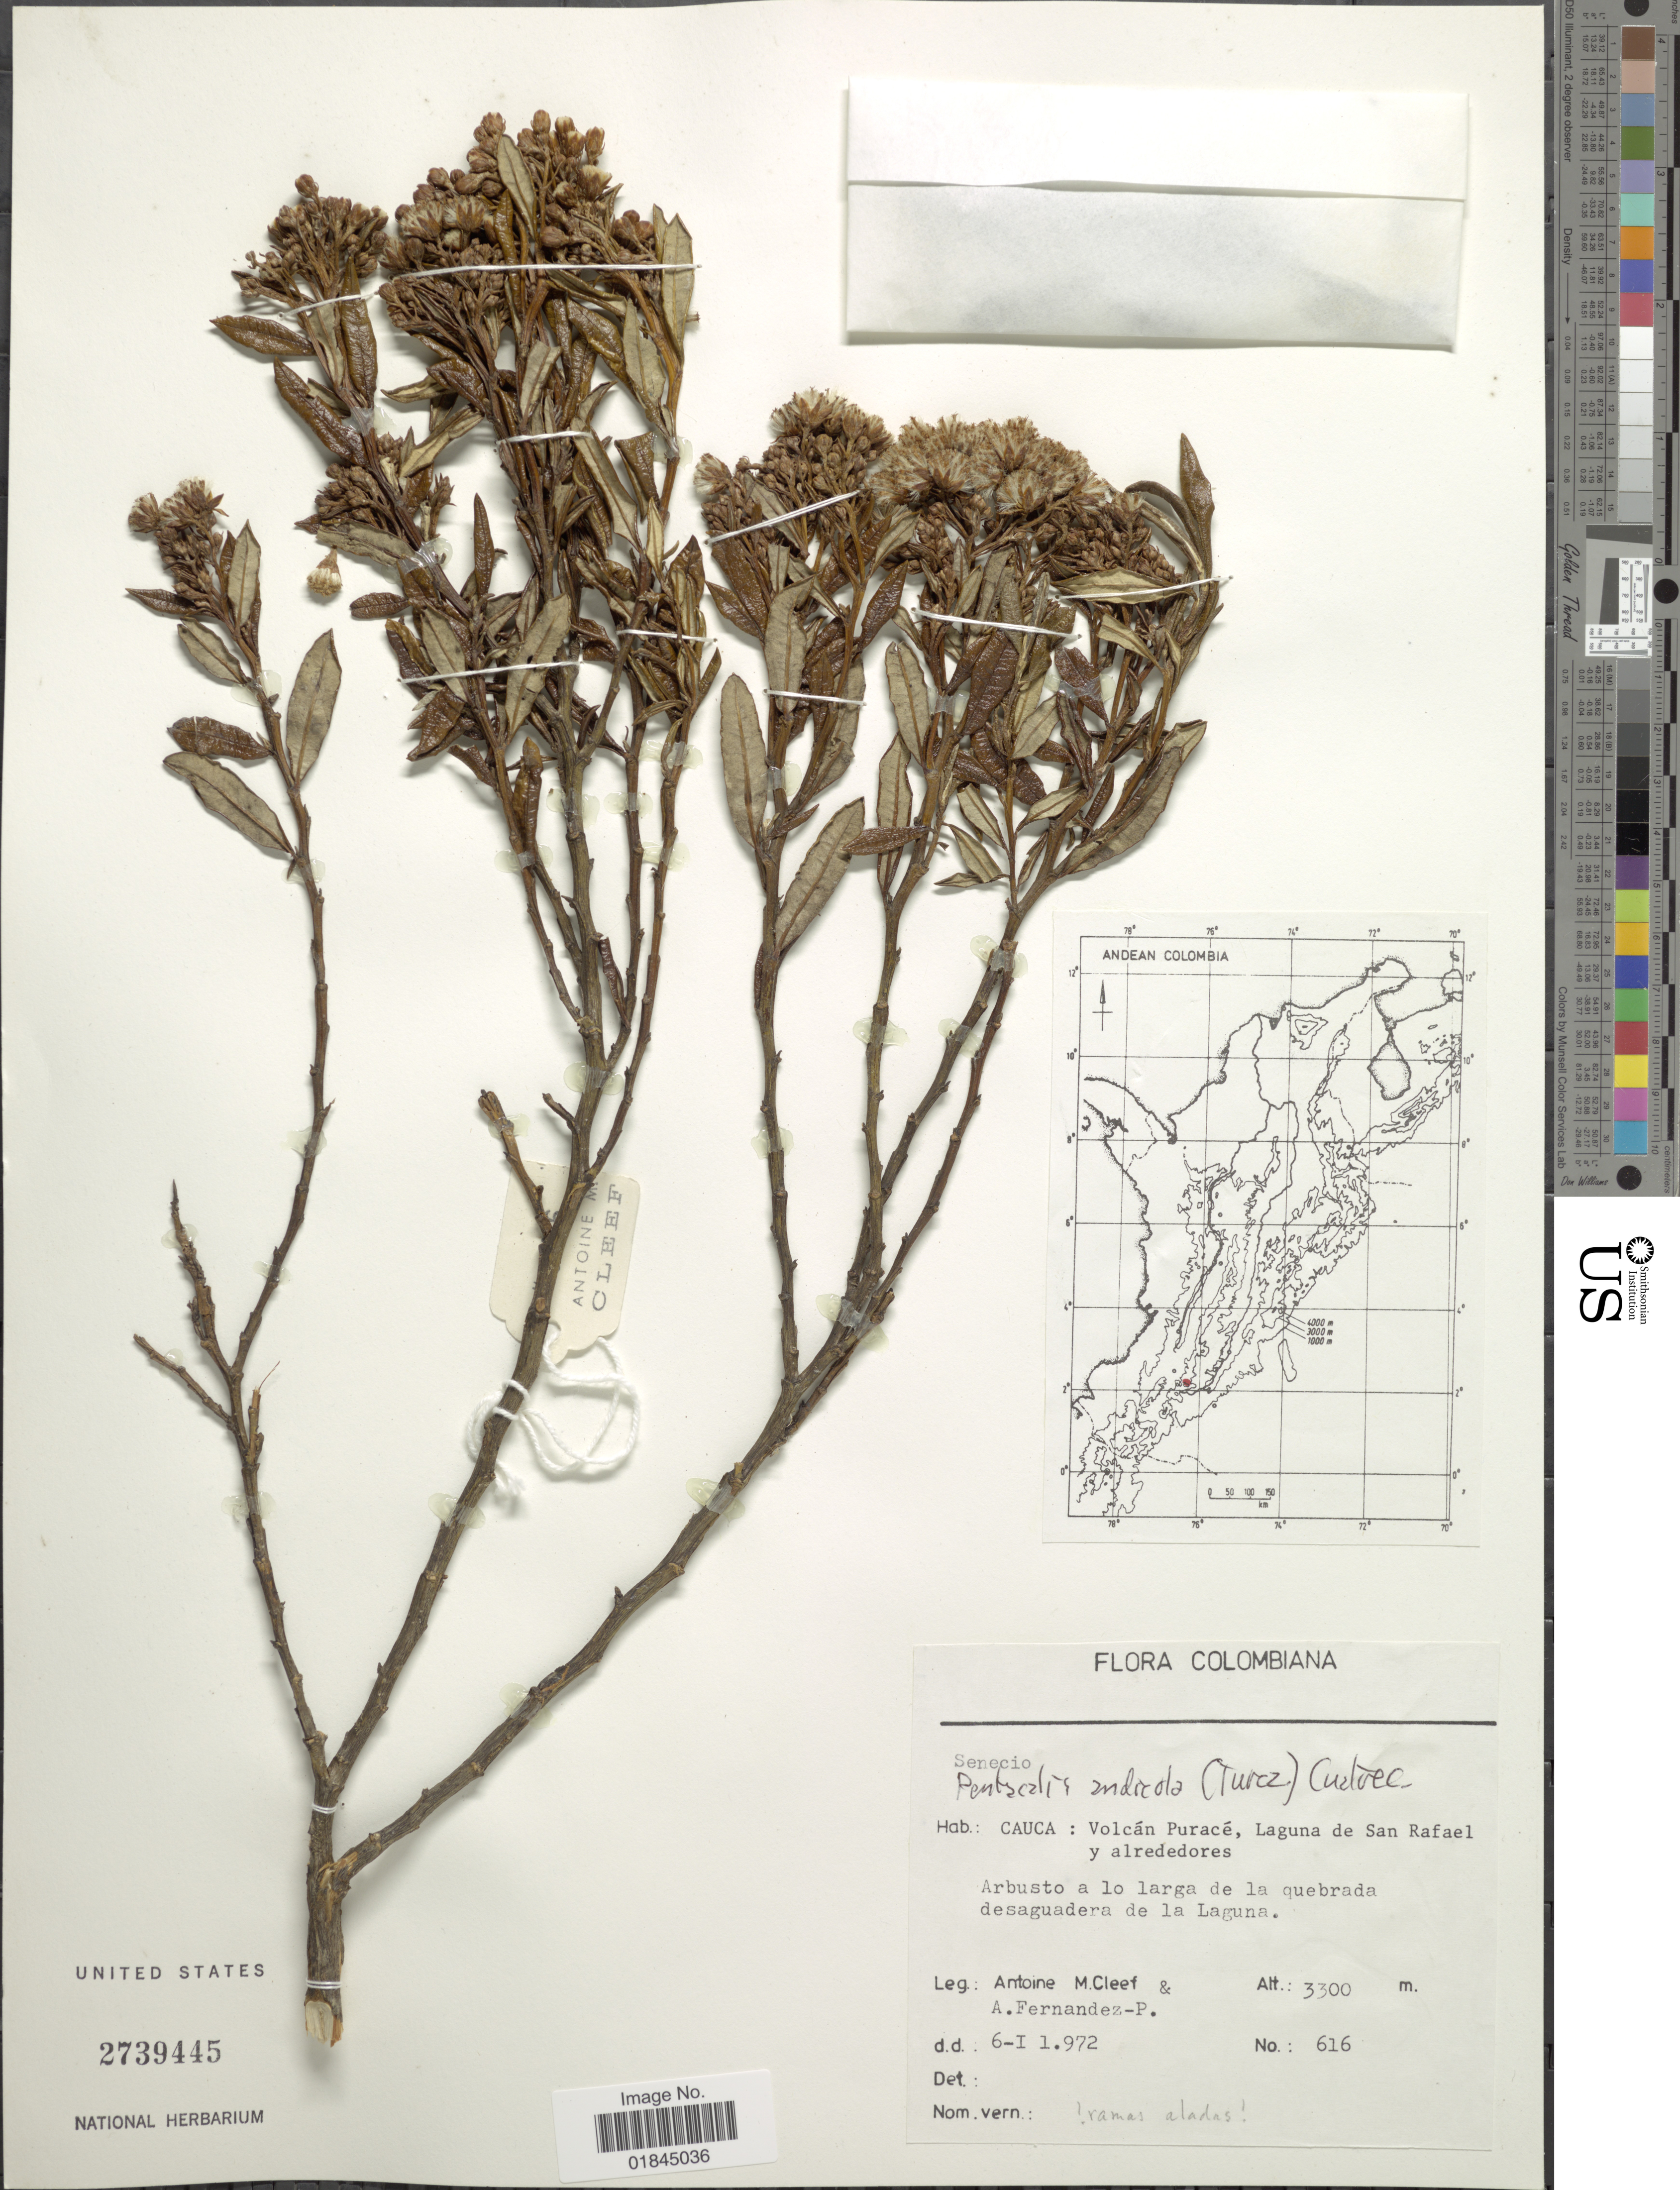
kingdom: Plantae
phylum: Tracheophyta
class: Magnoliopsida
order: Asterales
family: Asteraceae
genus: Pentacalia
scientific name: Pentacalia andicola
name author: (Turcz.) Cuatrec.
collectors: A. M. Cleef & A. Fernández-Pérez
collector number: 616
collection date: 1972-01-06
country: Colombia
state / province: Cauca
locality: Volcan Purace, Laguna de San Rafael y alrededores.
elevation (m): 3300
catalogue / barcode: US 2739445